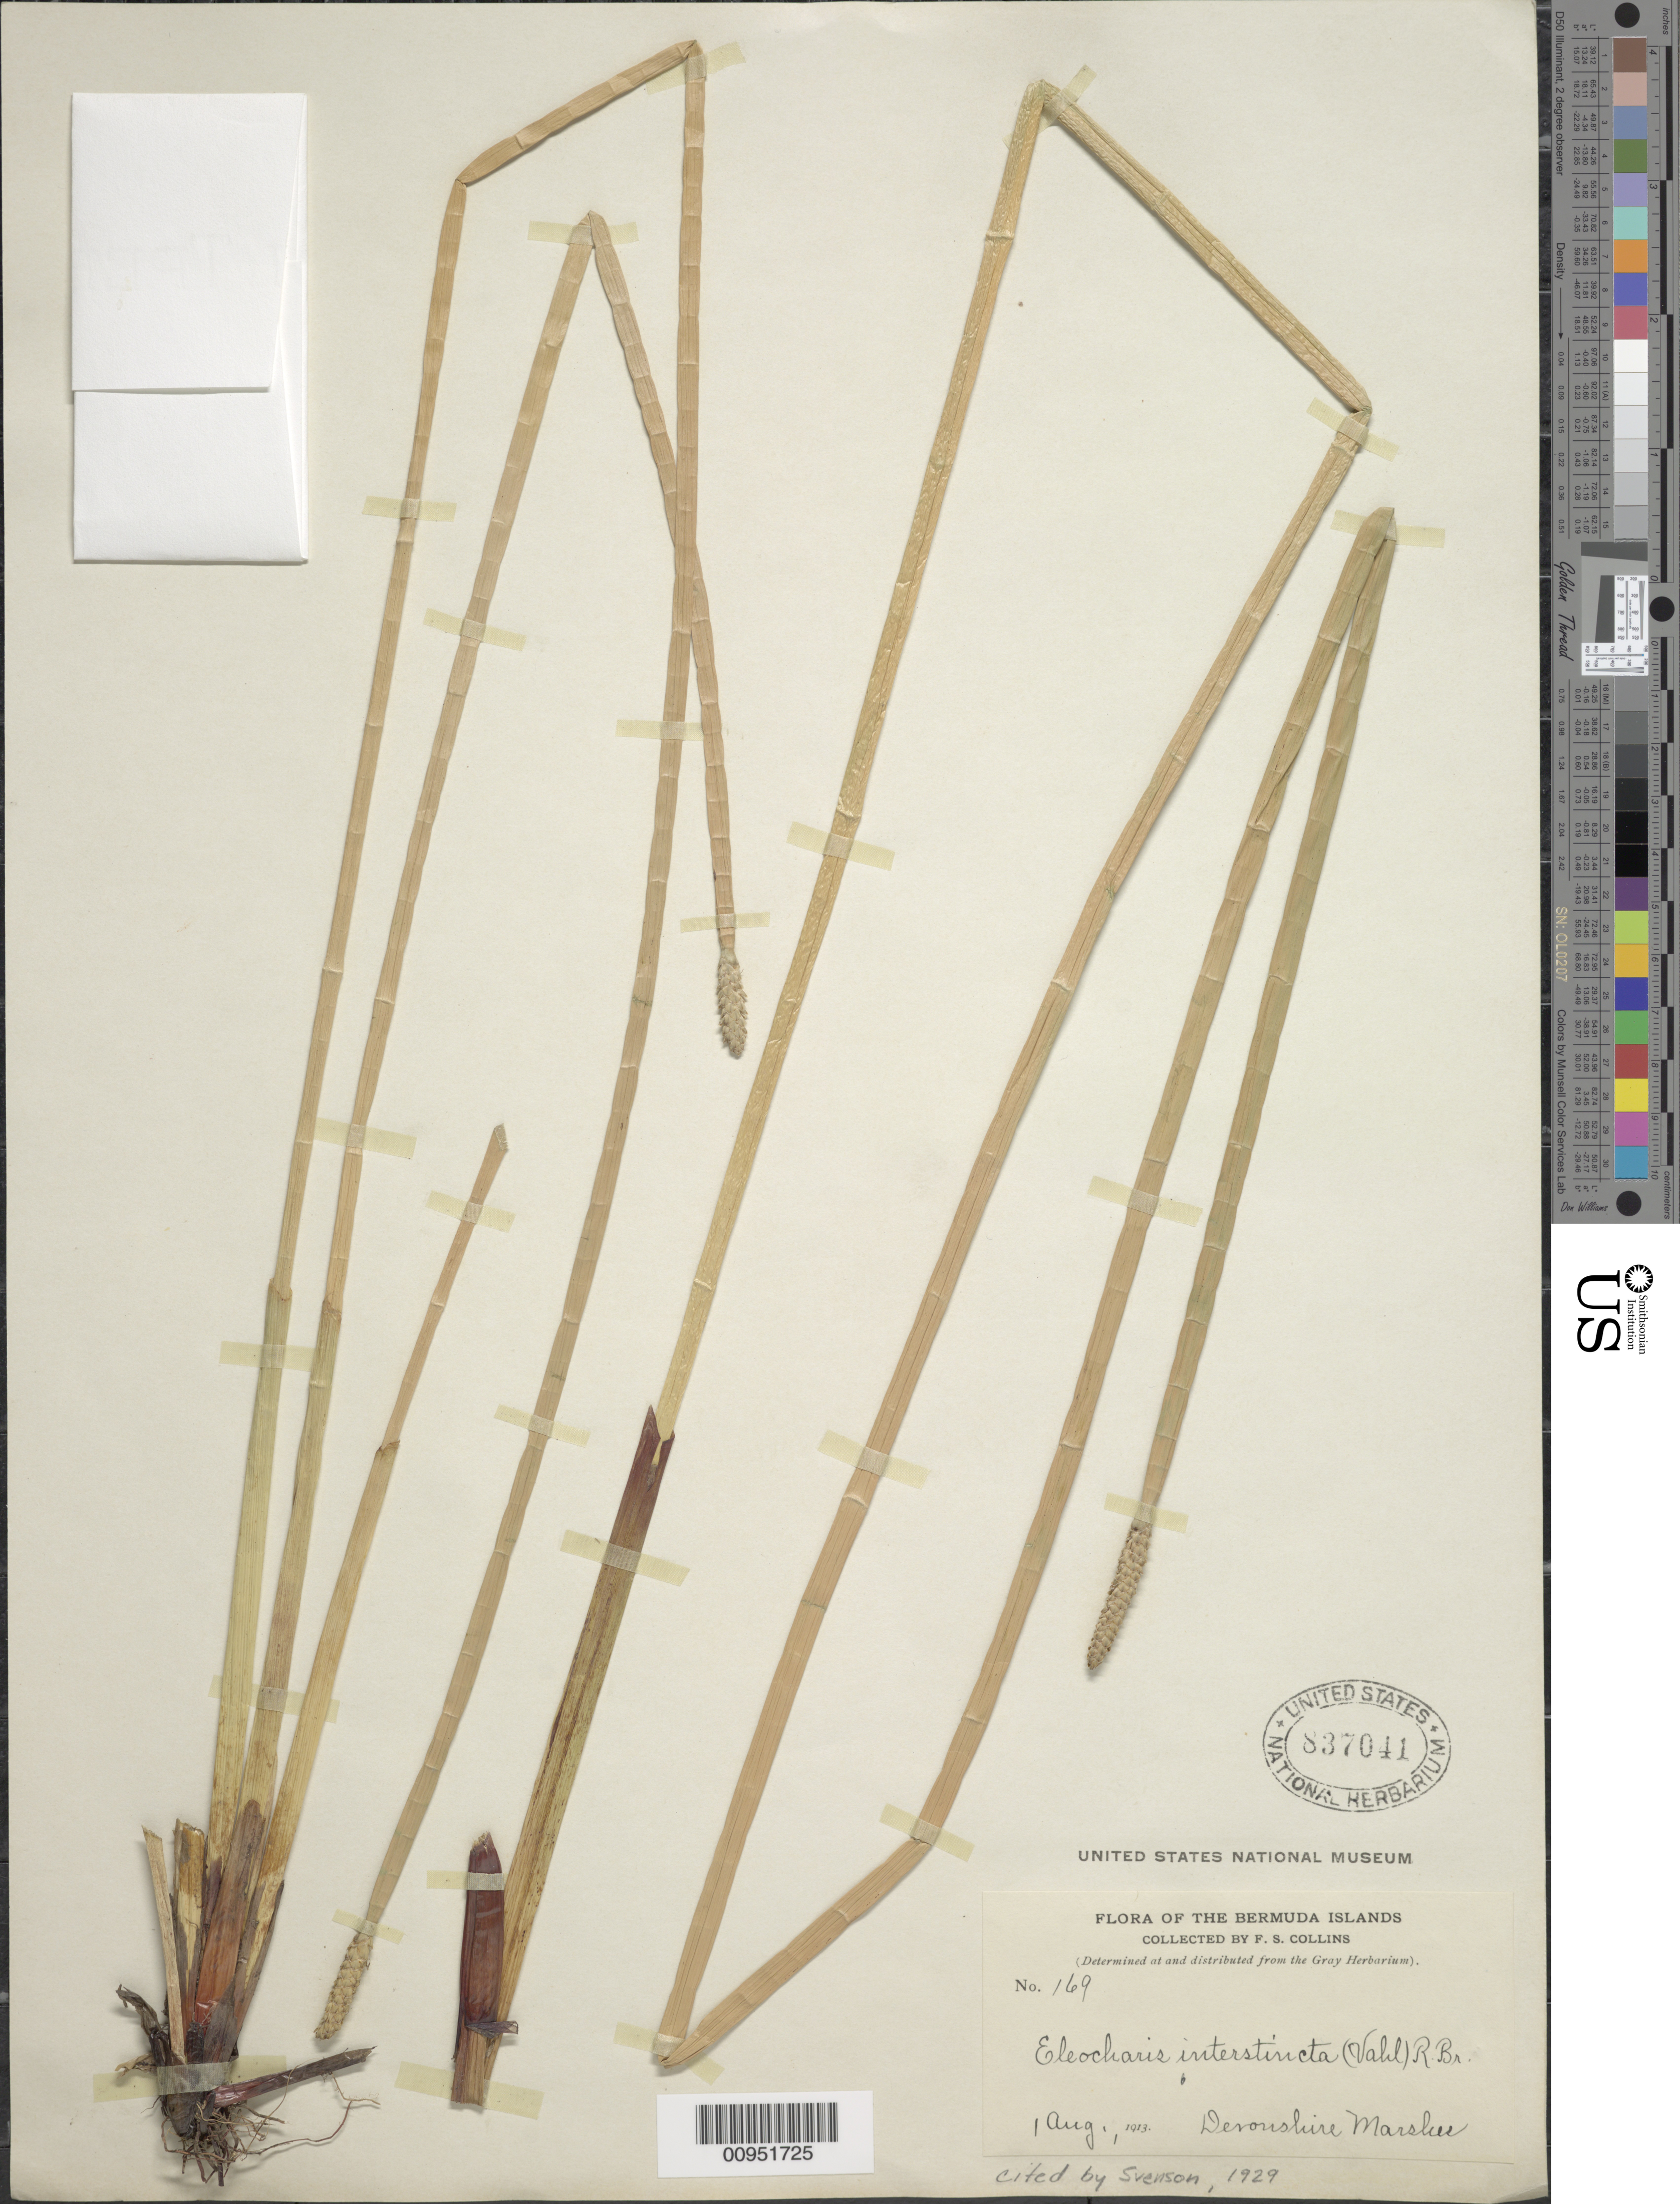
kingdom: Plantae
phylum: Tracheophyta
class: Liliopsida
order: Poales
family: Cyperaceae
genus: Eleocharis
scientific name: Eleocharis interstincta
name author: (Vahl) Roem. & Schult.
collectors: F. Collins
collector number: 169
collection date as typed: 01 Aug 1913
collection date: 1913-08-01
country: Bermuda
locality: Devonshire Marshes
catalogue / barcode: US 837041